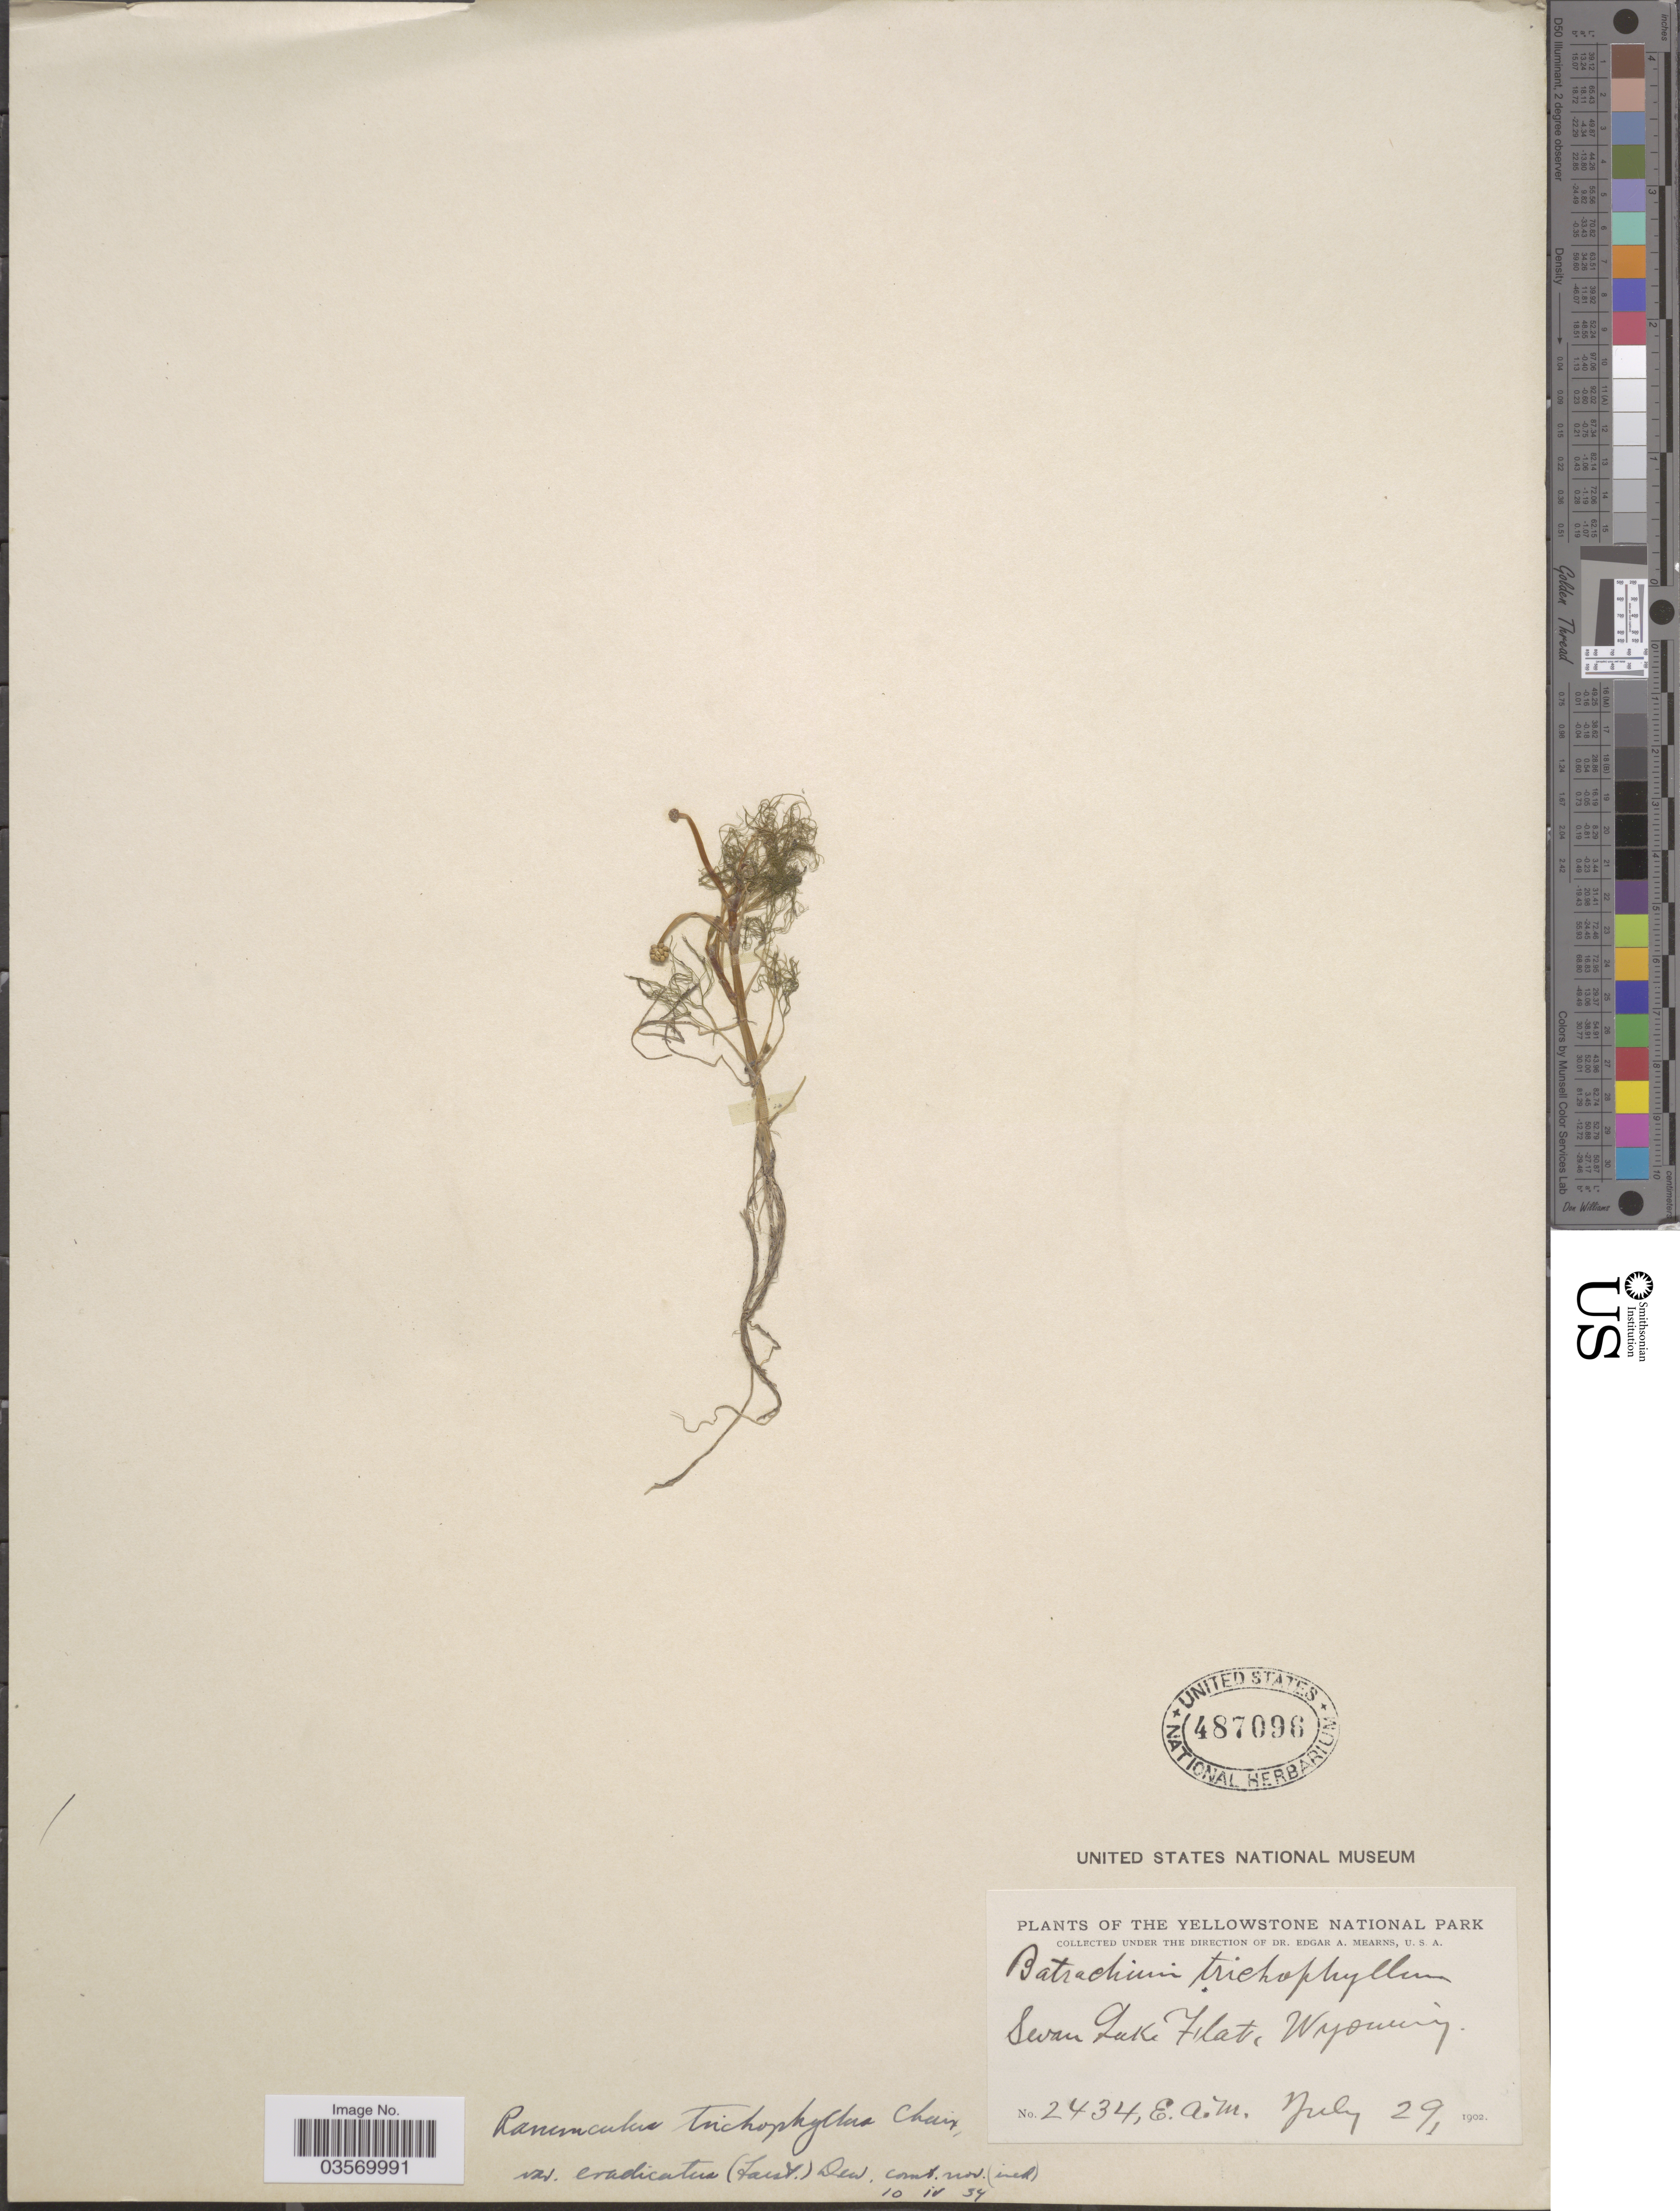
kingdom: Plantae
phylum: Tracheophyta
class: Magnoliopsida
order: Ranunculales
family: Ranunculaceae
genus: Ranunculus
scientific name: Ranunculus trichophyllus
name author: Chaix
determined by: Strong, Mark T., (BOT), Smithsonian Institution - National Museum of Natural History (UNITED STATES)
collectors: E. A. Mearns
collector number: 2434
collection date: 1902-07-29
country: United States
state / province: Wyoming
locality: The Yellowstone National Park. Swan Lake Flat.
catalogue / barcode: US 487096